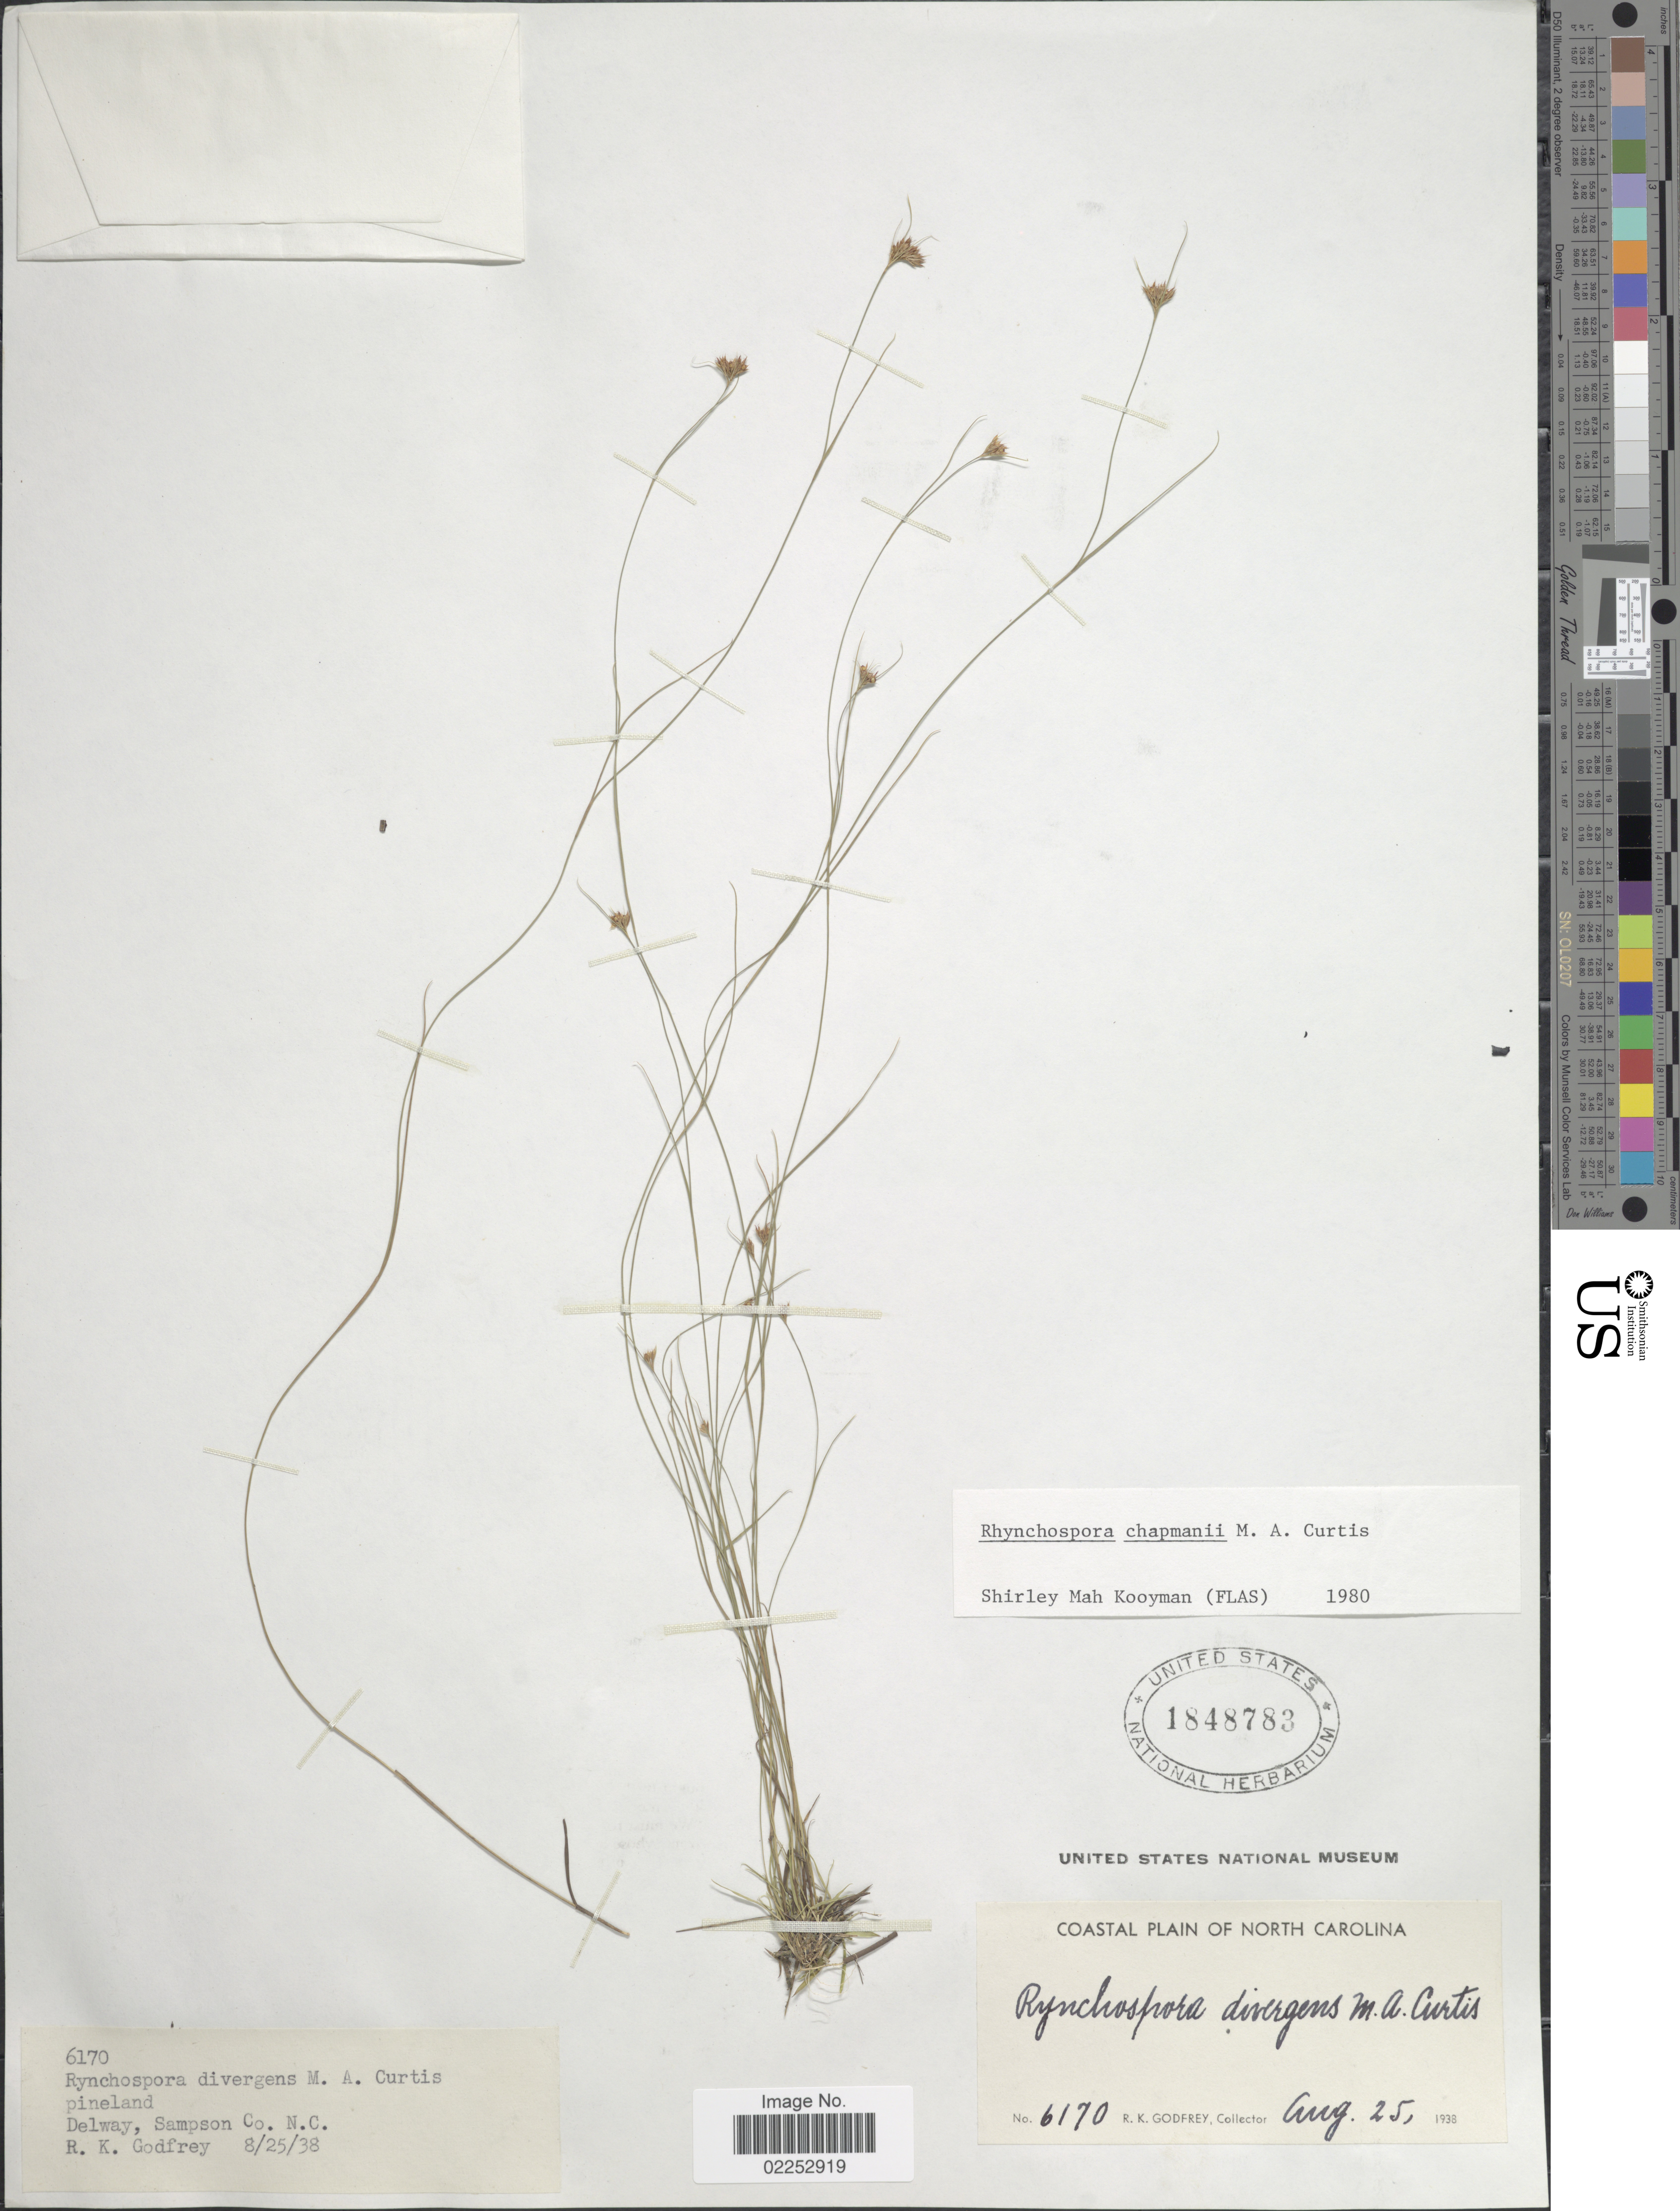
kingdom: Plantae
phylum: Tracheophyta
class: Liliopsida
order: Poales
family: Cyperaceae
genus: Rhynchospora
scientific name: Rhynchospora chapmanii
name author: M.A. Curtis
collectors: R. K. Godfrey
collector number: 6170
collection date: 1938-08-25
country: United States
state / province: North Carolina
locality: Coastal Plain. Delway, Sampson Co.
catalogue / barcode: US 1848783